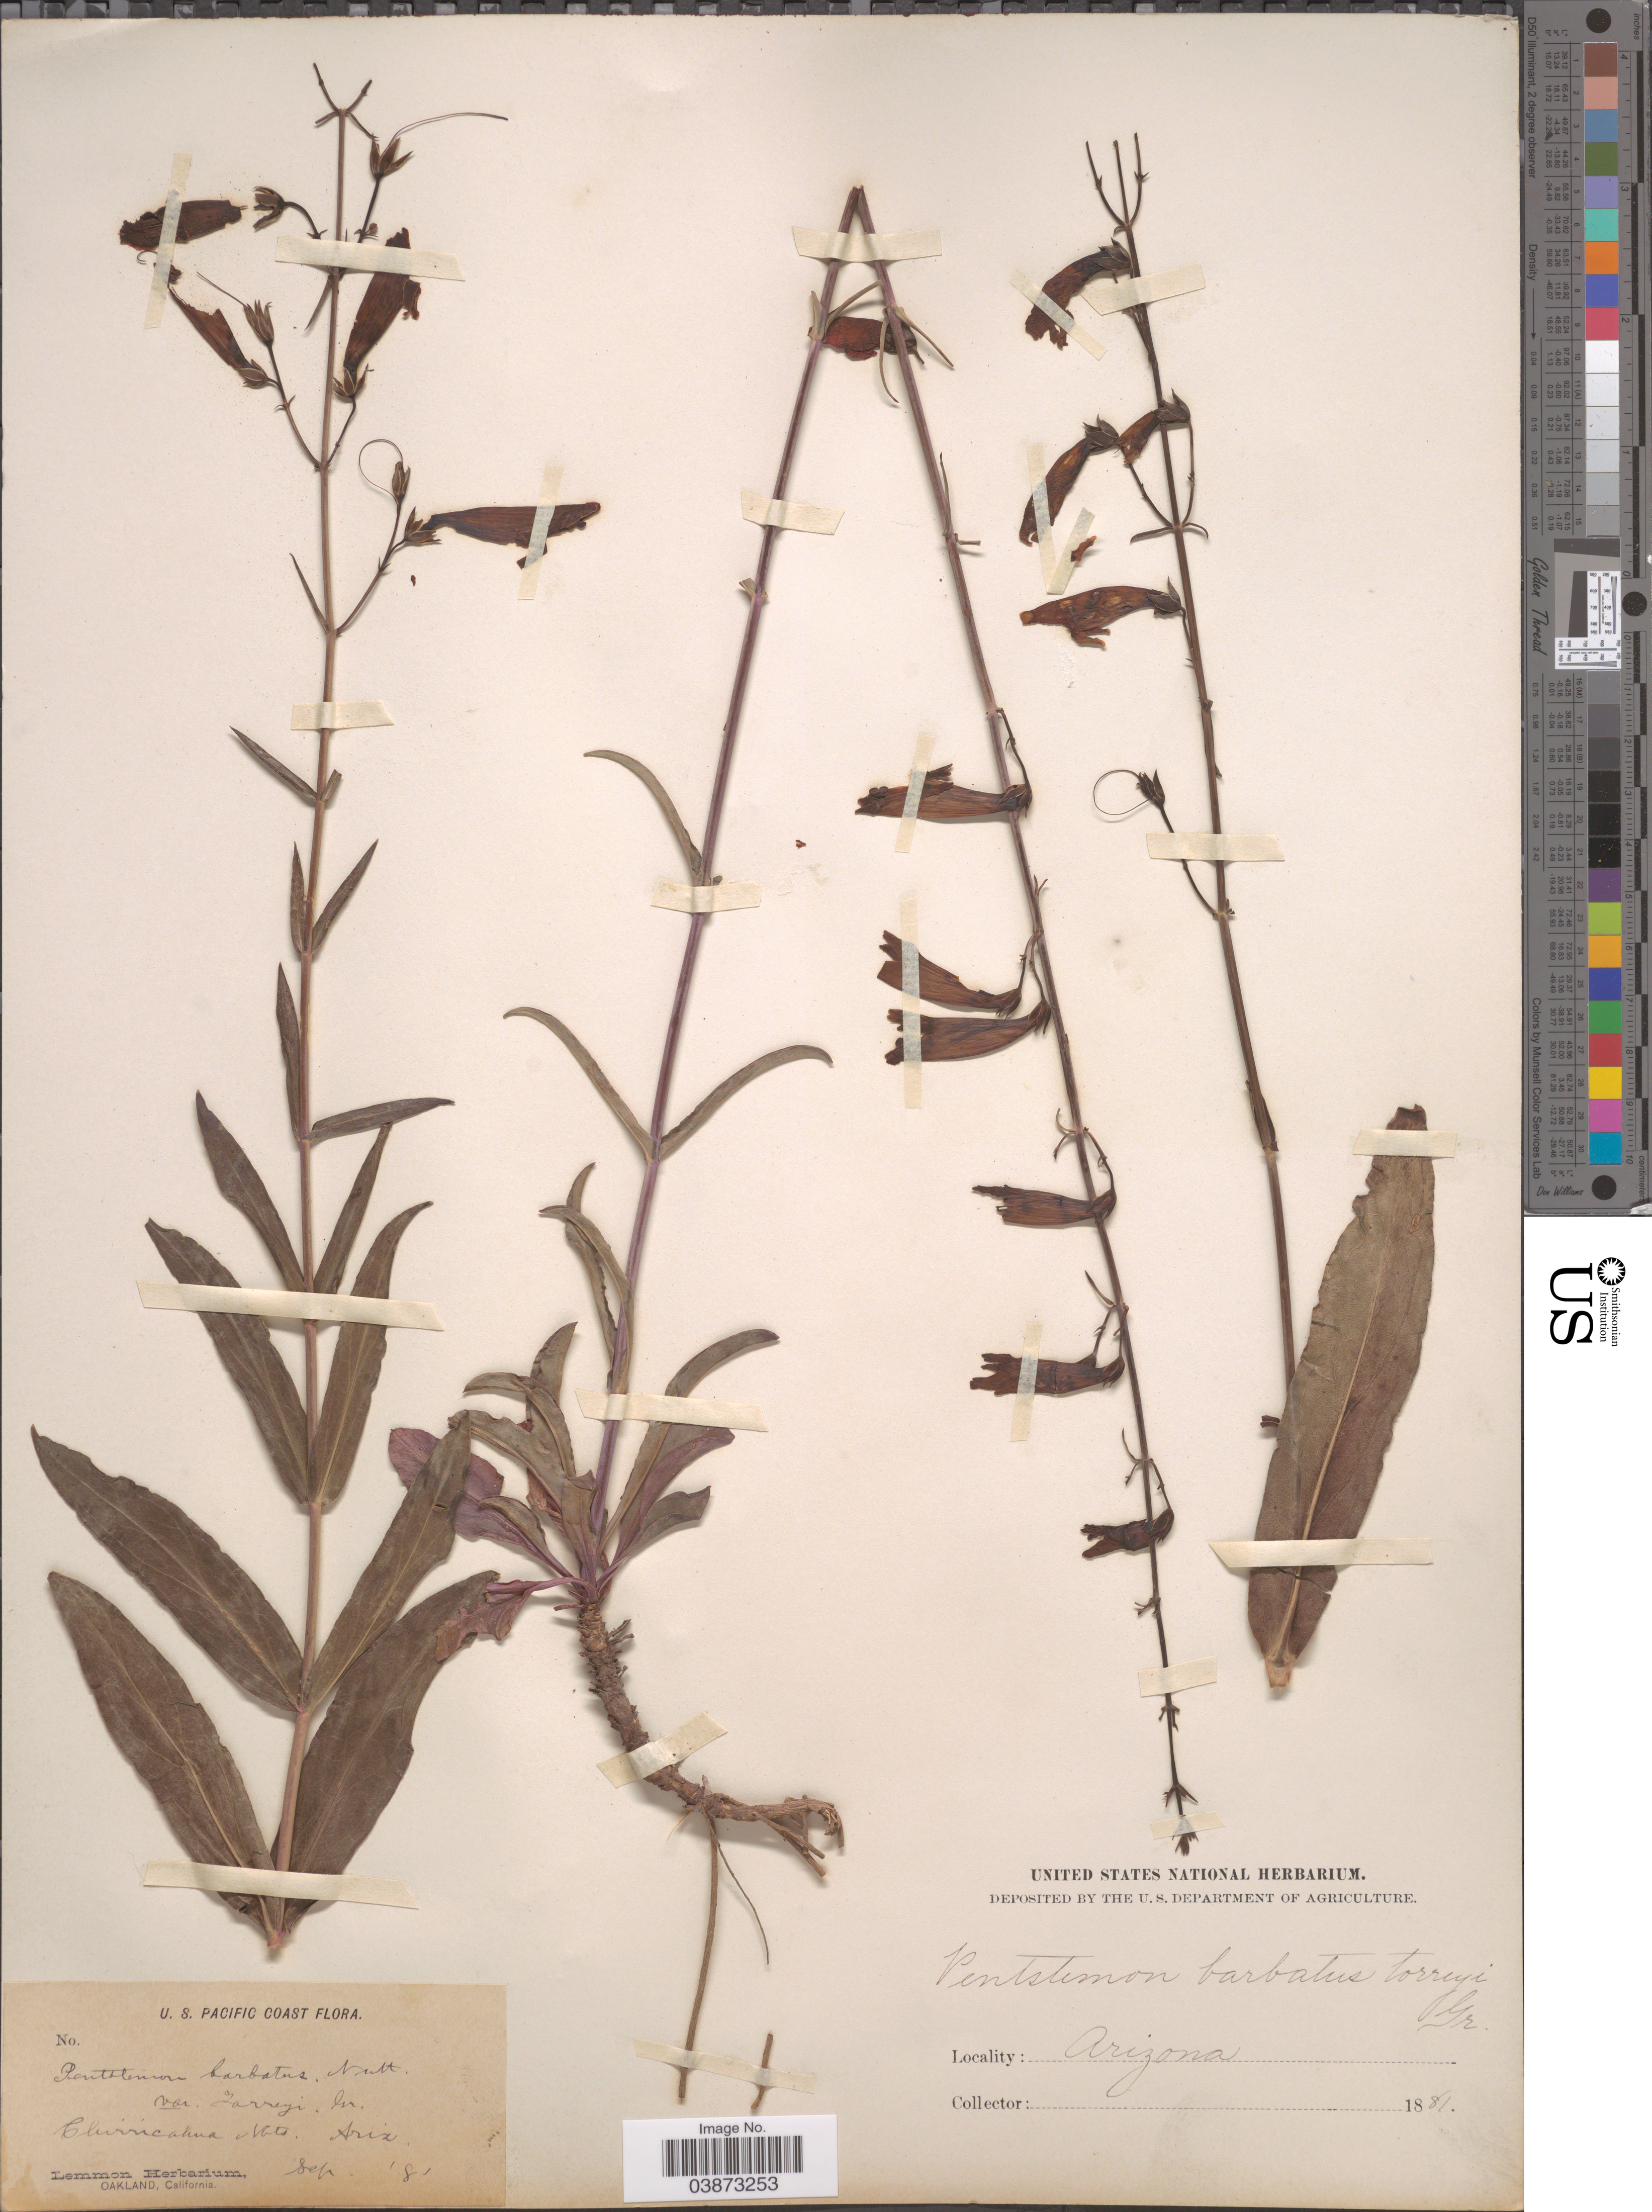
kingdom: Plantae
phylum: Tracheophyta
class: Magnoliopsida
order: Lamiales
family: Plantaginaceae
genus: Penstemon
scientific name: Penstemon barbatus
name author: (Cav.) Roth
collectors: ex herb. Lemmon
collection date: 1881-09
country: United States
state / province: Arizona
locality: U.S. Pacific Coast. Chiricahua Mts.